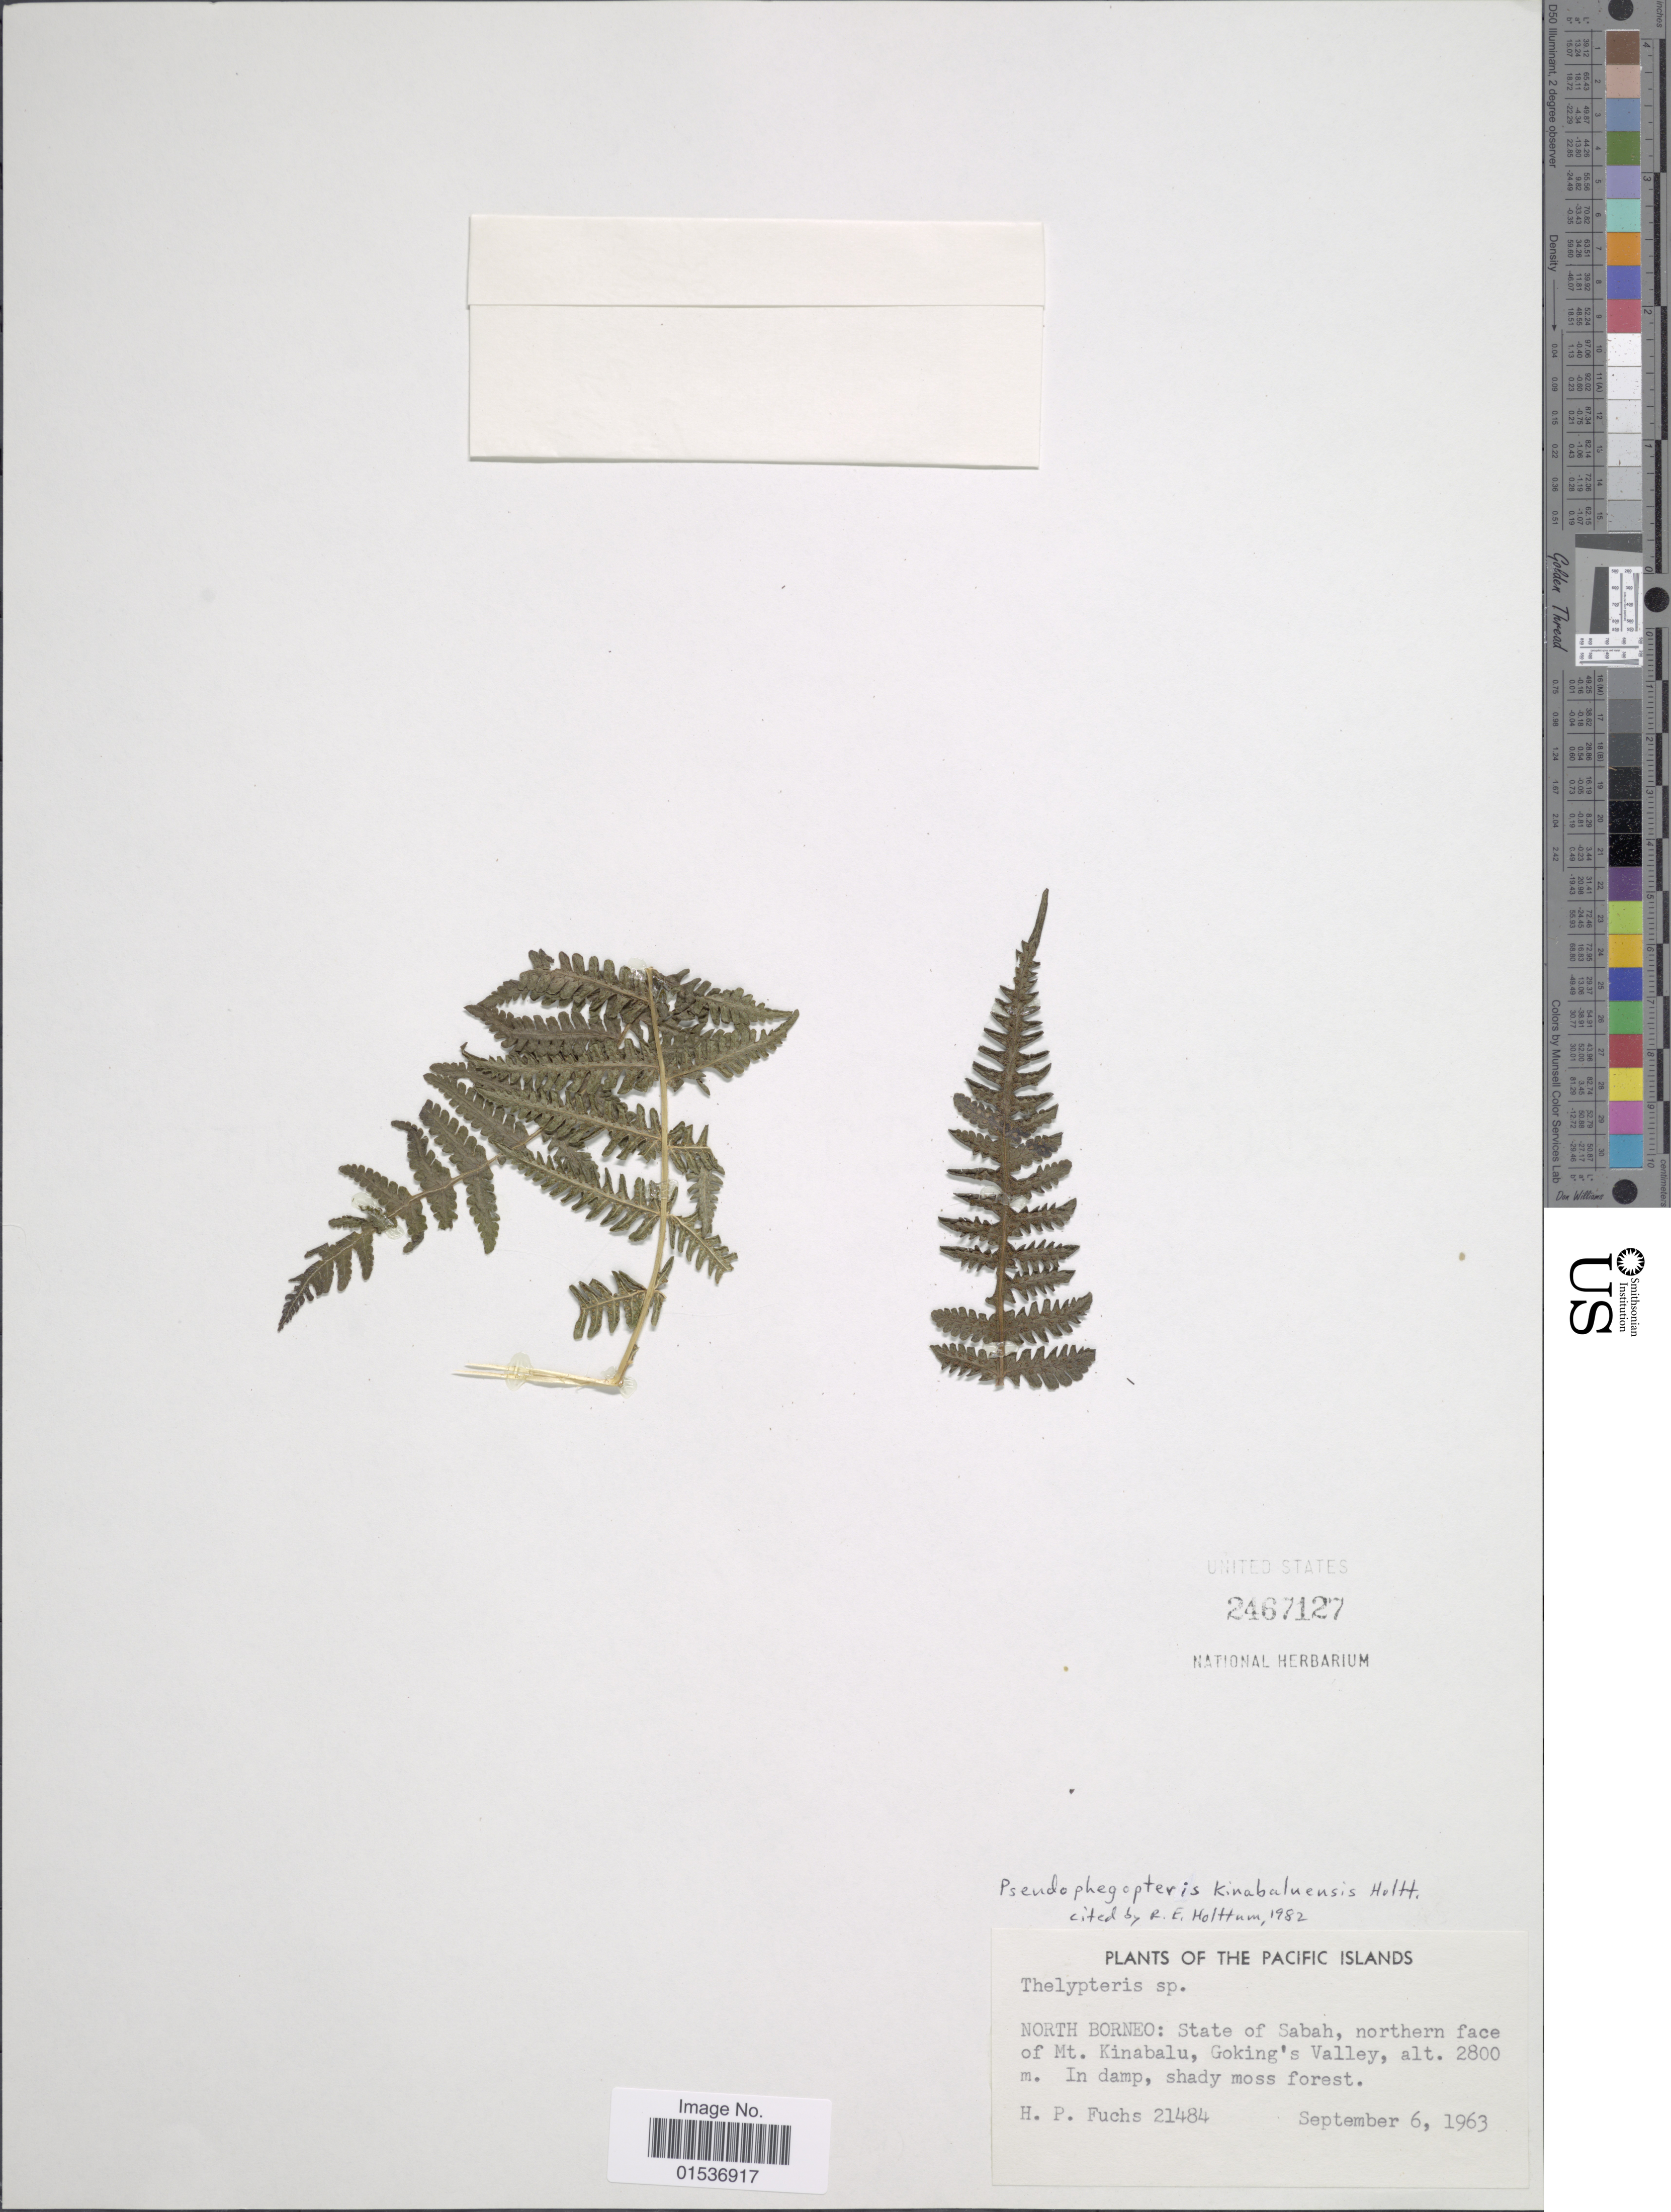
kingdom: Plantae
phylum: Tracheophyta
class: Polypodiopsida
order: Polypodiales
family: Thelypteridaceae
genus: Pseudophegopteris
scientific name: Pseudophegopteris kinabaluensis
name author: Holttum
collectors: H. P. Fuchs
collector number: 21484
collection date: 1963-09-06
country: Malaysia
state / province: Sabah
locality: Pacific Islands. North Borneo: State of Sabah, northern face of Mt. Kinabalu, Goking's Valley.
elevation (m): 2800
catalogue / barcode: US 2467127